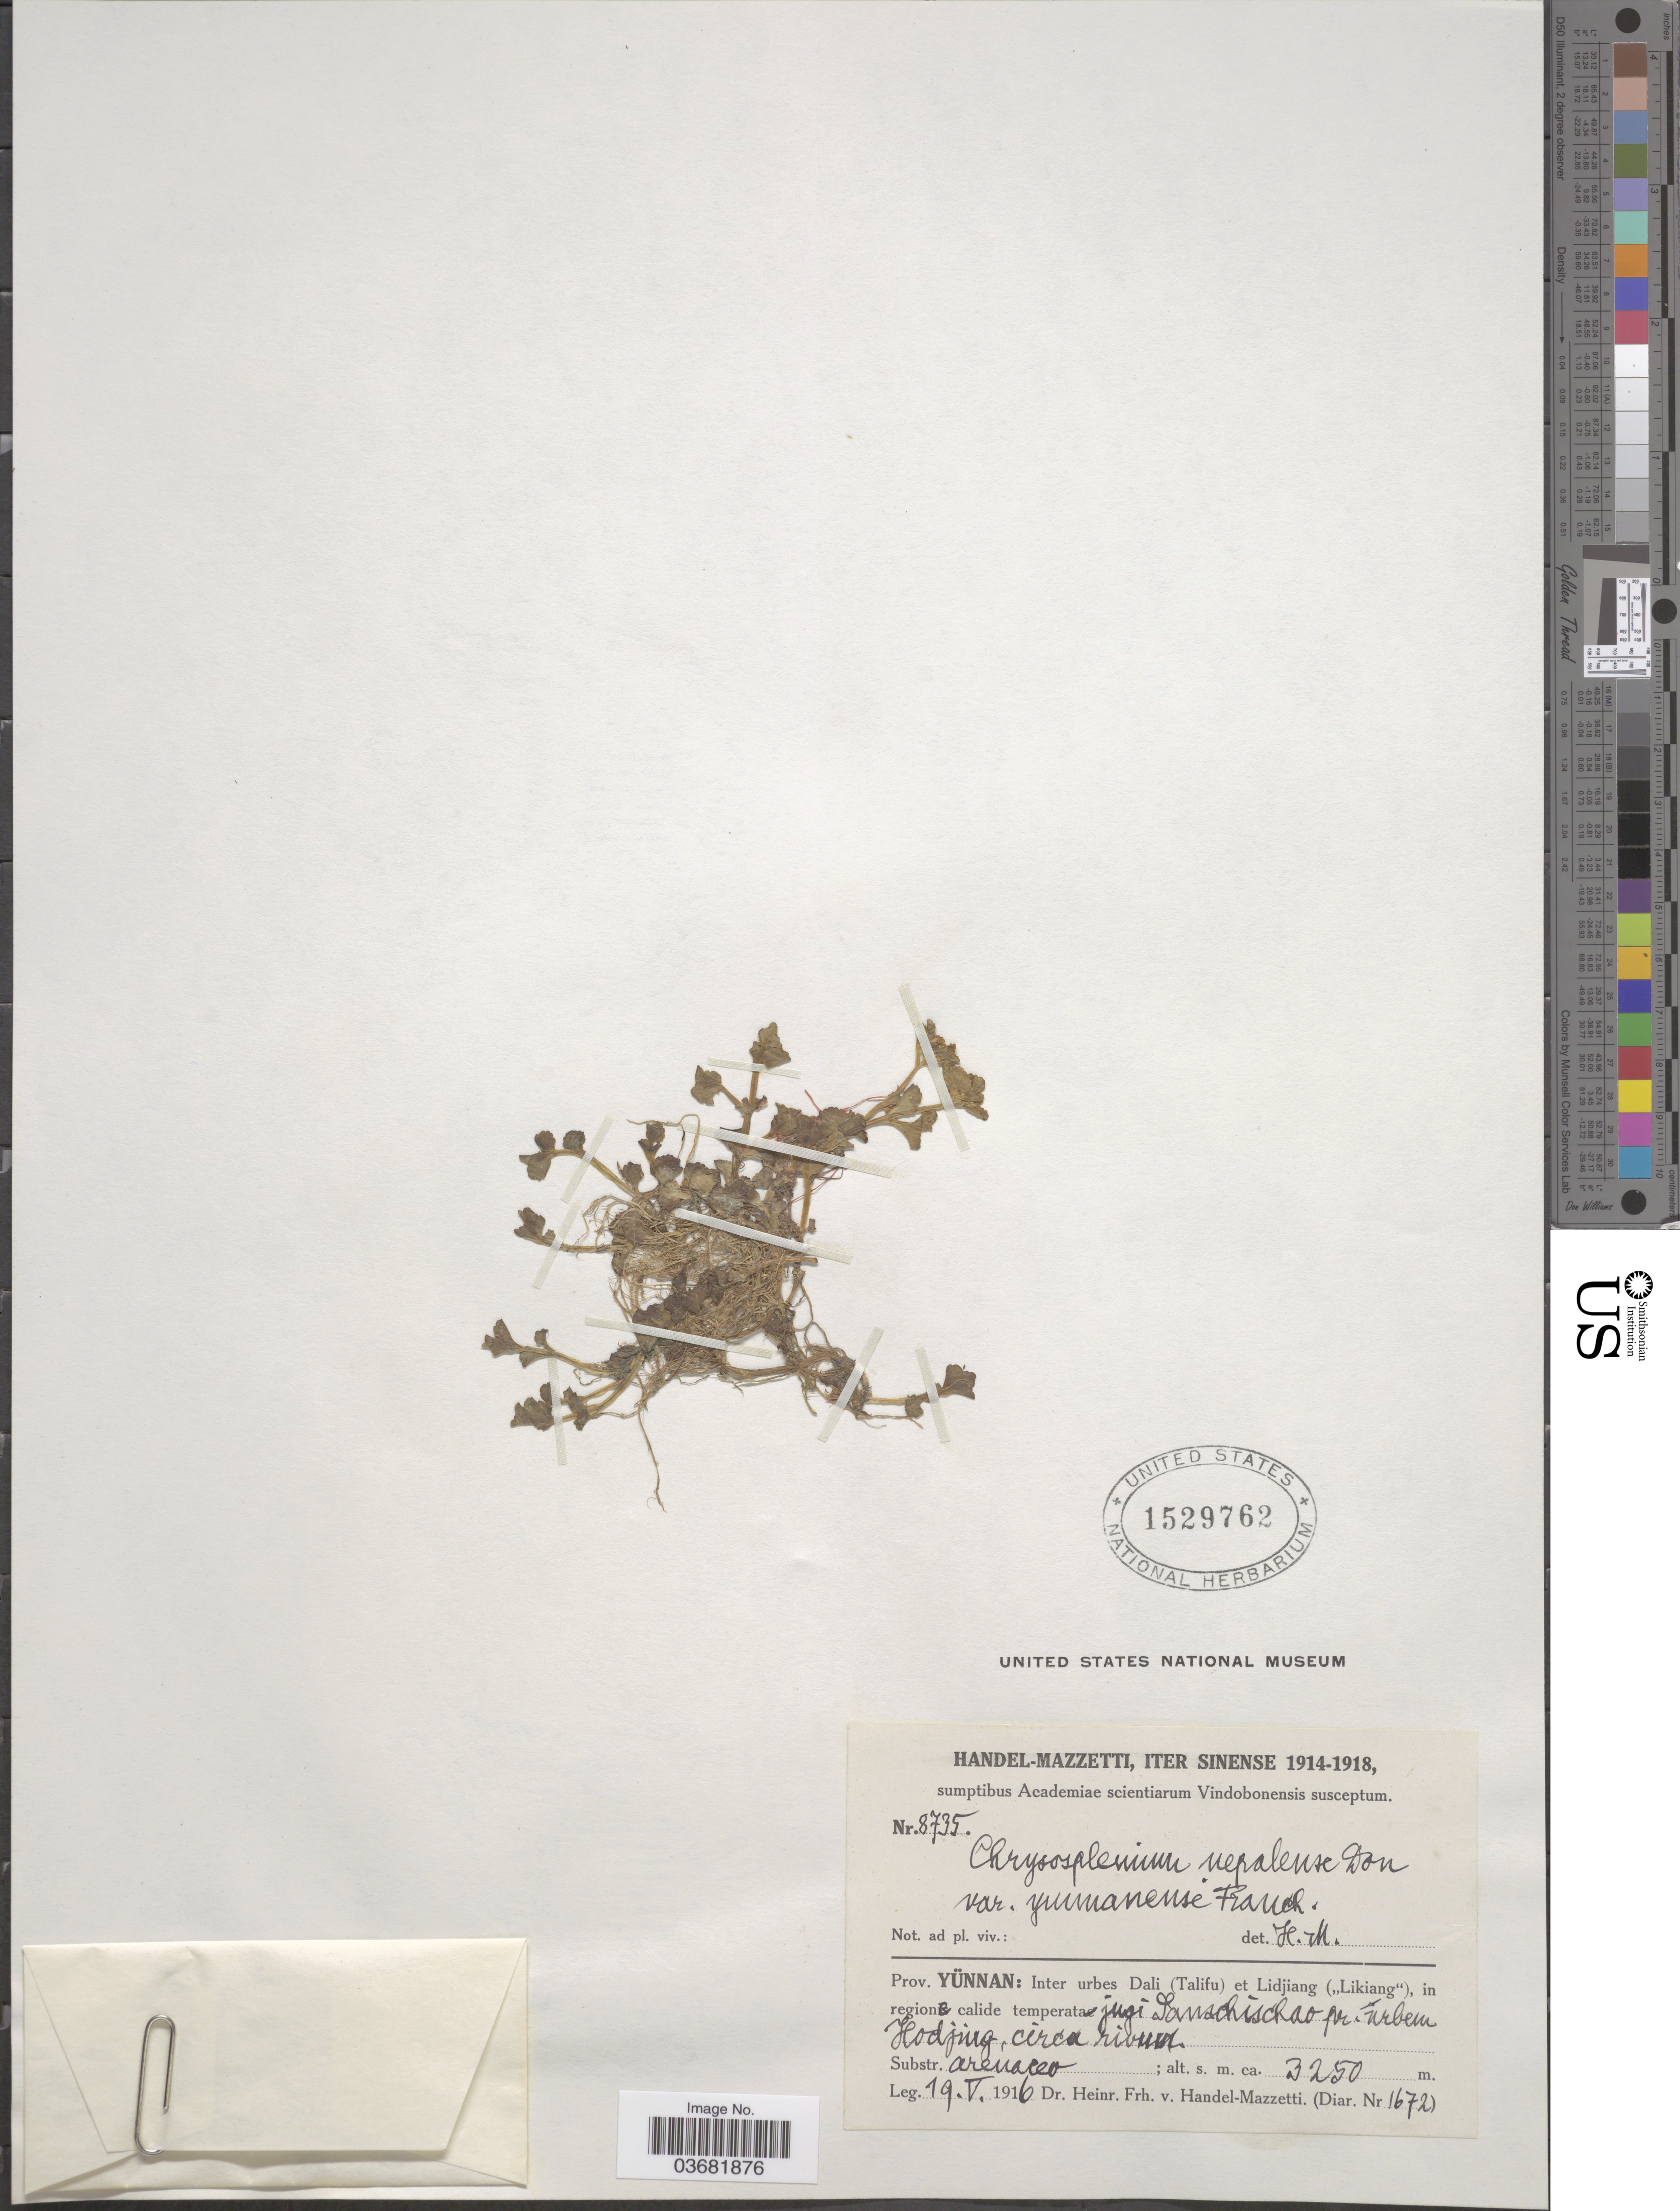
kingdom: Plantae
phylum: Tracheophyta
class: Magnoliopsida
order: Saxifragales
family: Saxifragaceae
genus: Chrysosplenium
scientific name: Chrysosplenium nepalense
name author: D. Don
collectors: H. Handel-Mazzetti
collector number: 8735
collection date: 1916-05-19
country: China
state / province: Yunnan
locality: Iter Sinense 1914-1918. Inter urbes Dali (Talifu) et Lidjiang ("Likiang"), in regione [interpreted] calide temperata jugi Sanschischao [interpreted] pr. Urbem. Hodjing, circa rivud [interpreted].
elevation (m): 3250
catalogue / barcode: US 1529762